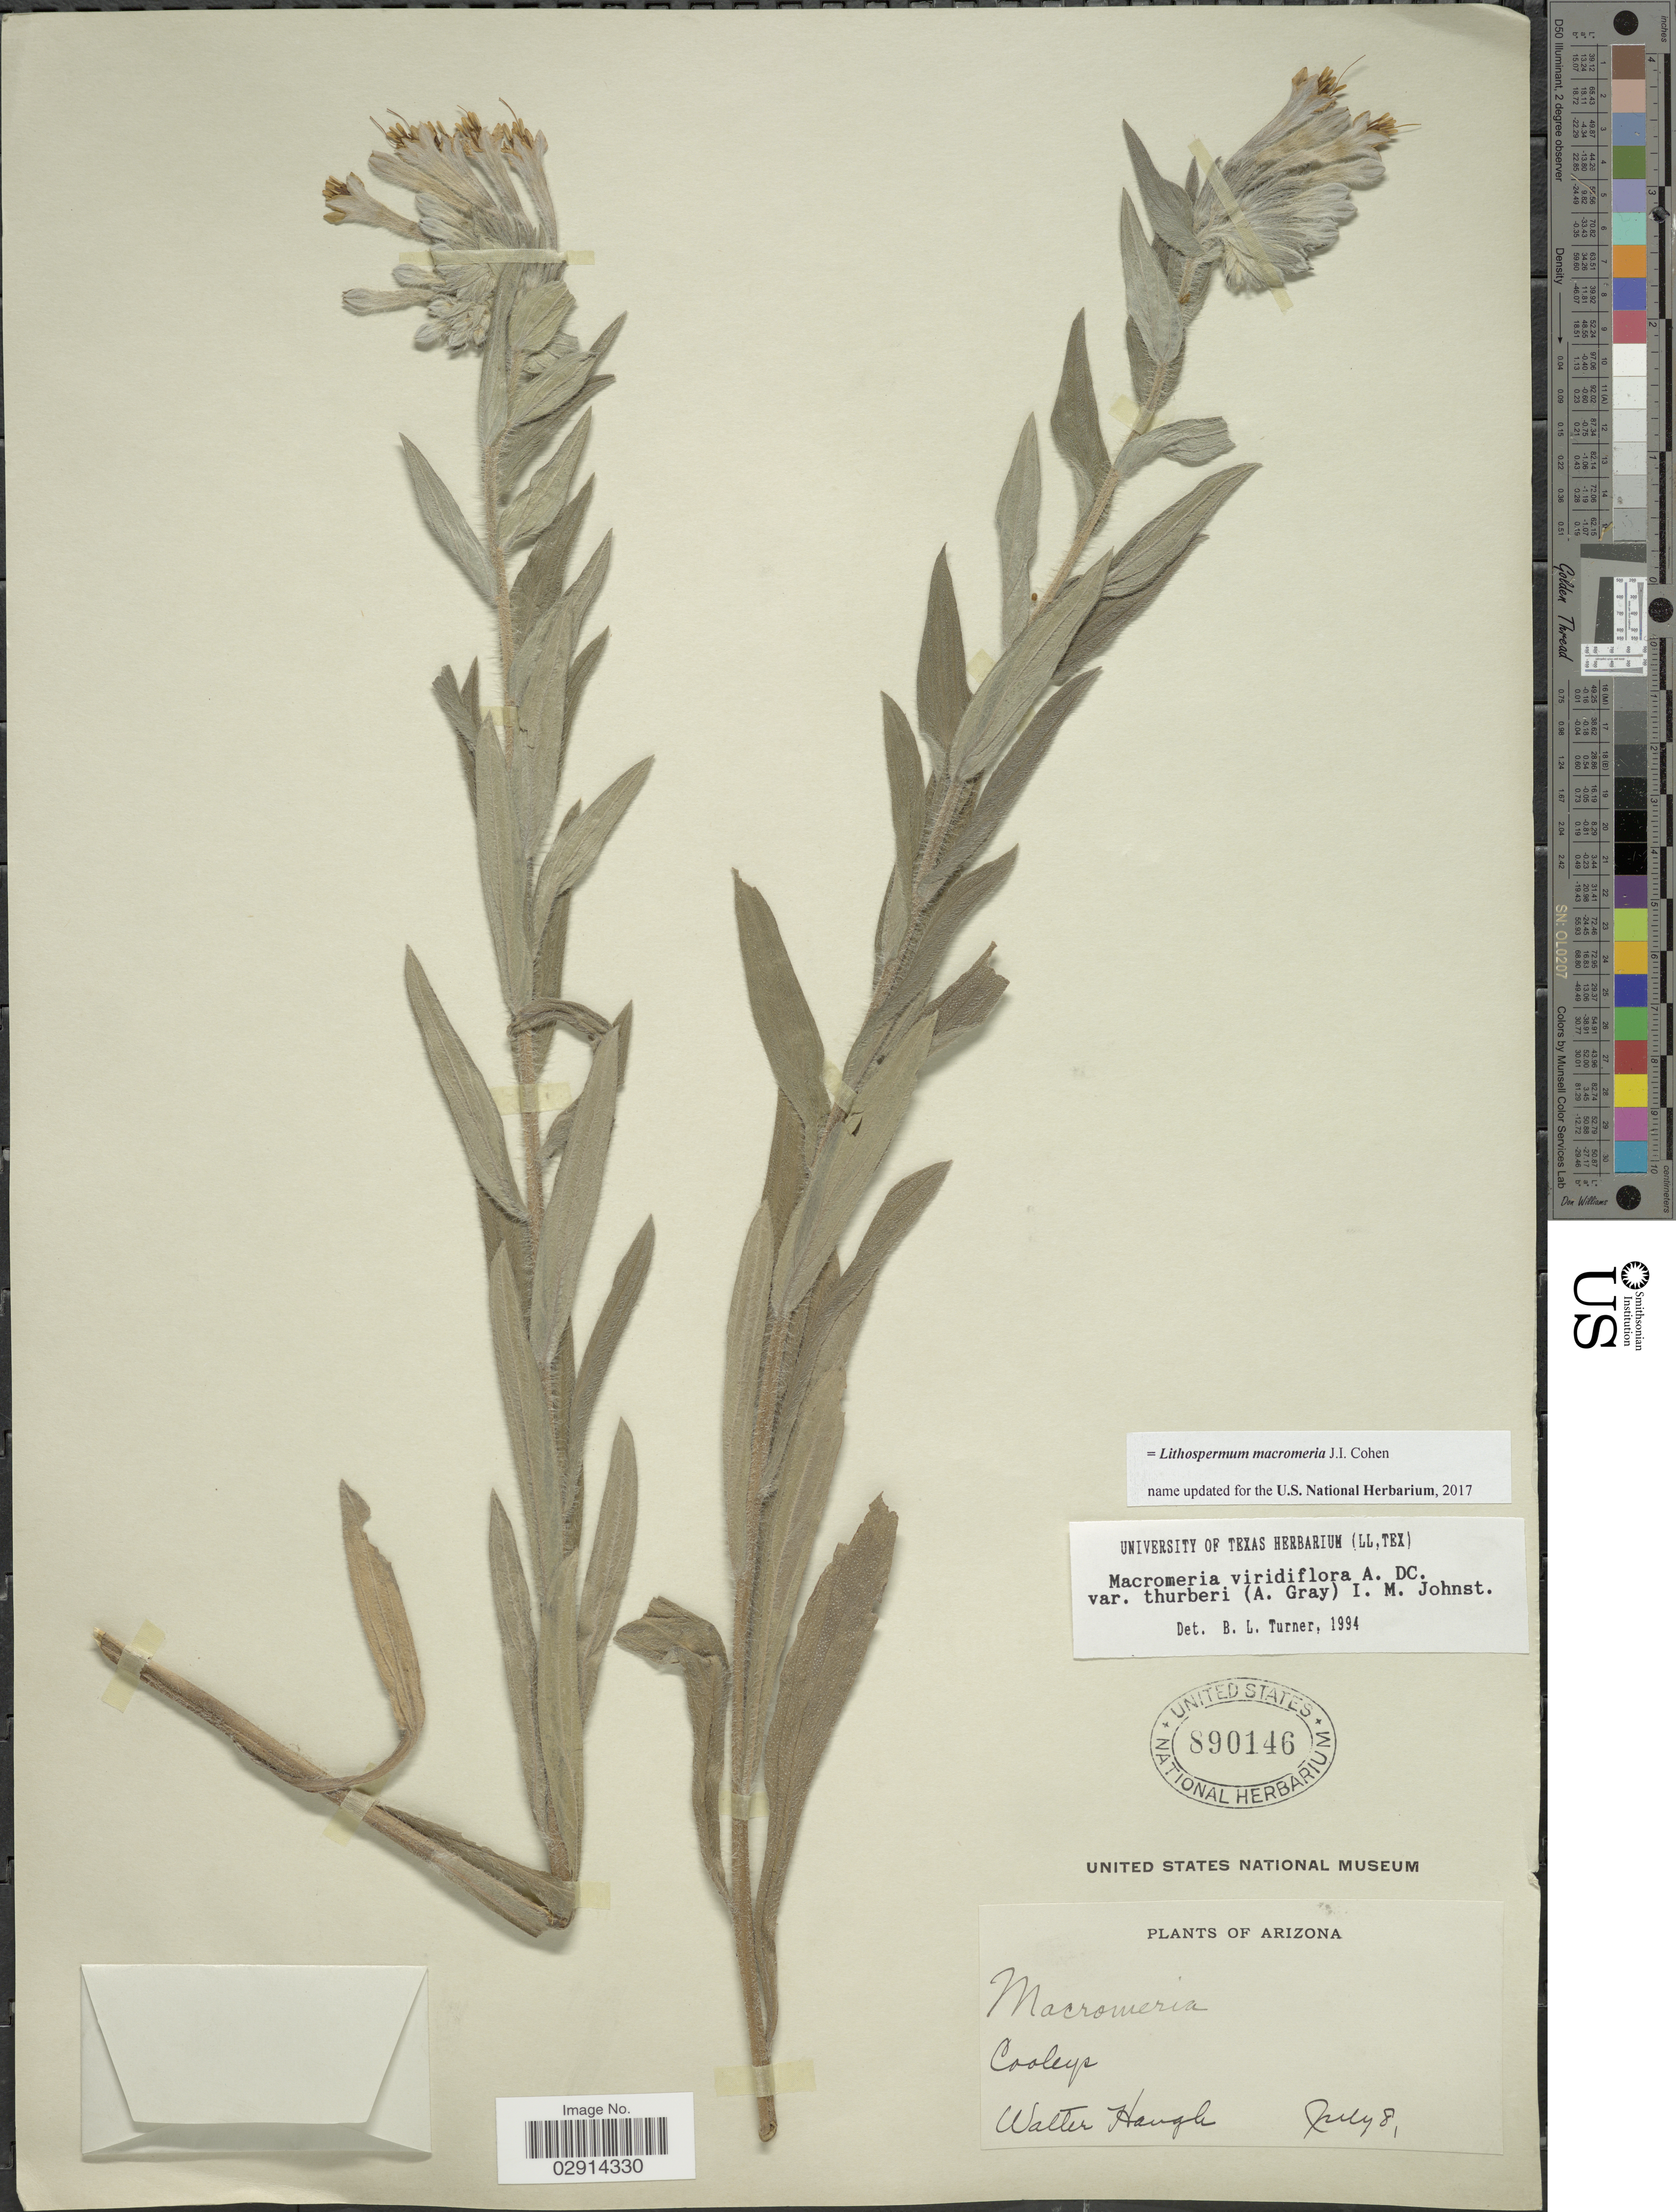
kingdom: Plantae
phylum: Tracheophyta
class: Magnoliopsida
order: Boraginales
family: Boraginaceae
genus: Lithospermum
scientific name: Lithospermum macromeria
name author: Cohen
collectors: W. Haugh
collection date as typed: Transcribed d/m/y: /7/81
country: United States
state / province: Arizona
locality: Cooleys.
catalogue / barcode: US 890146